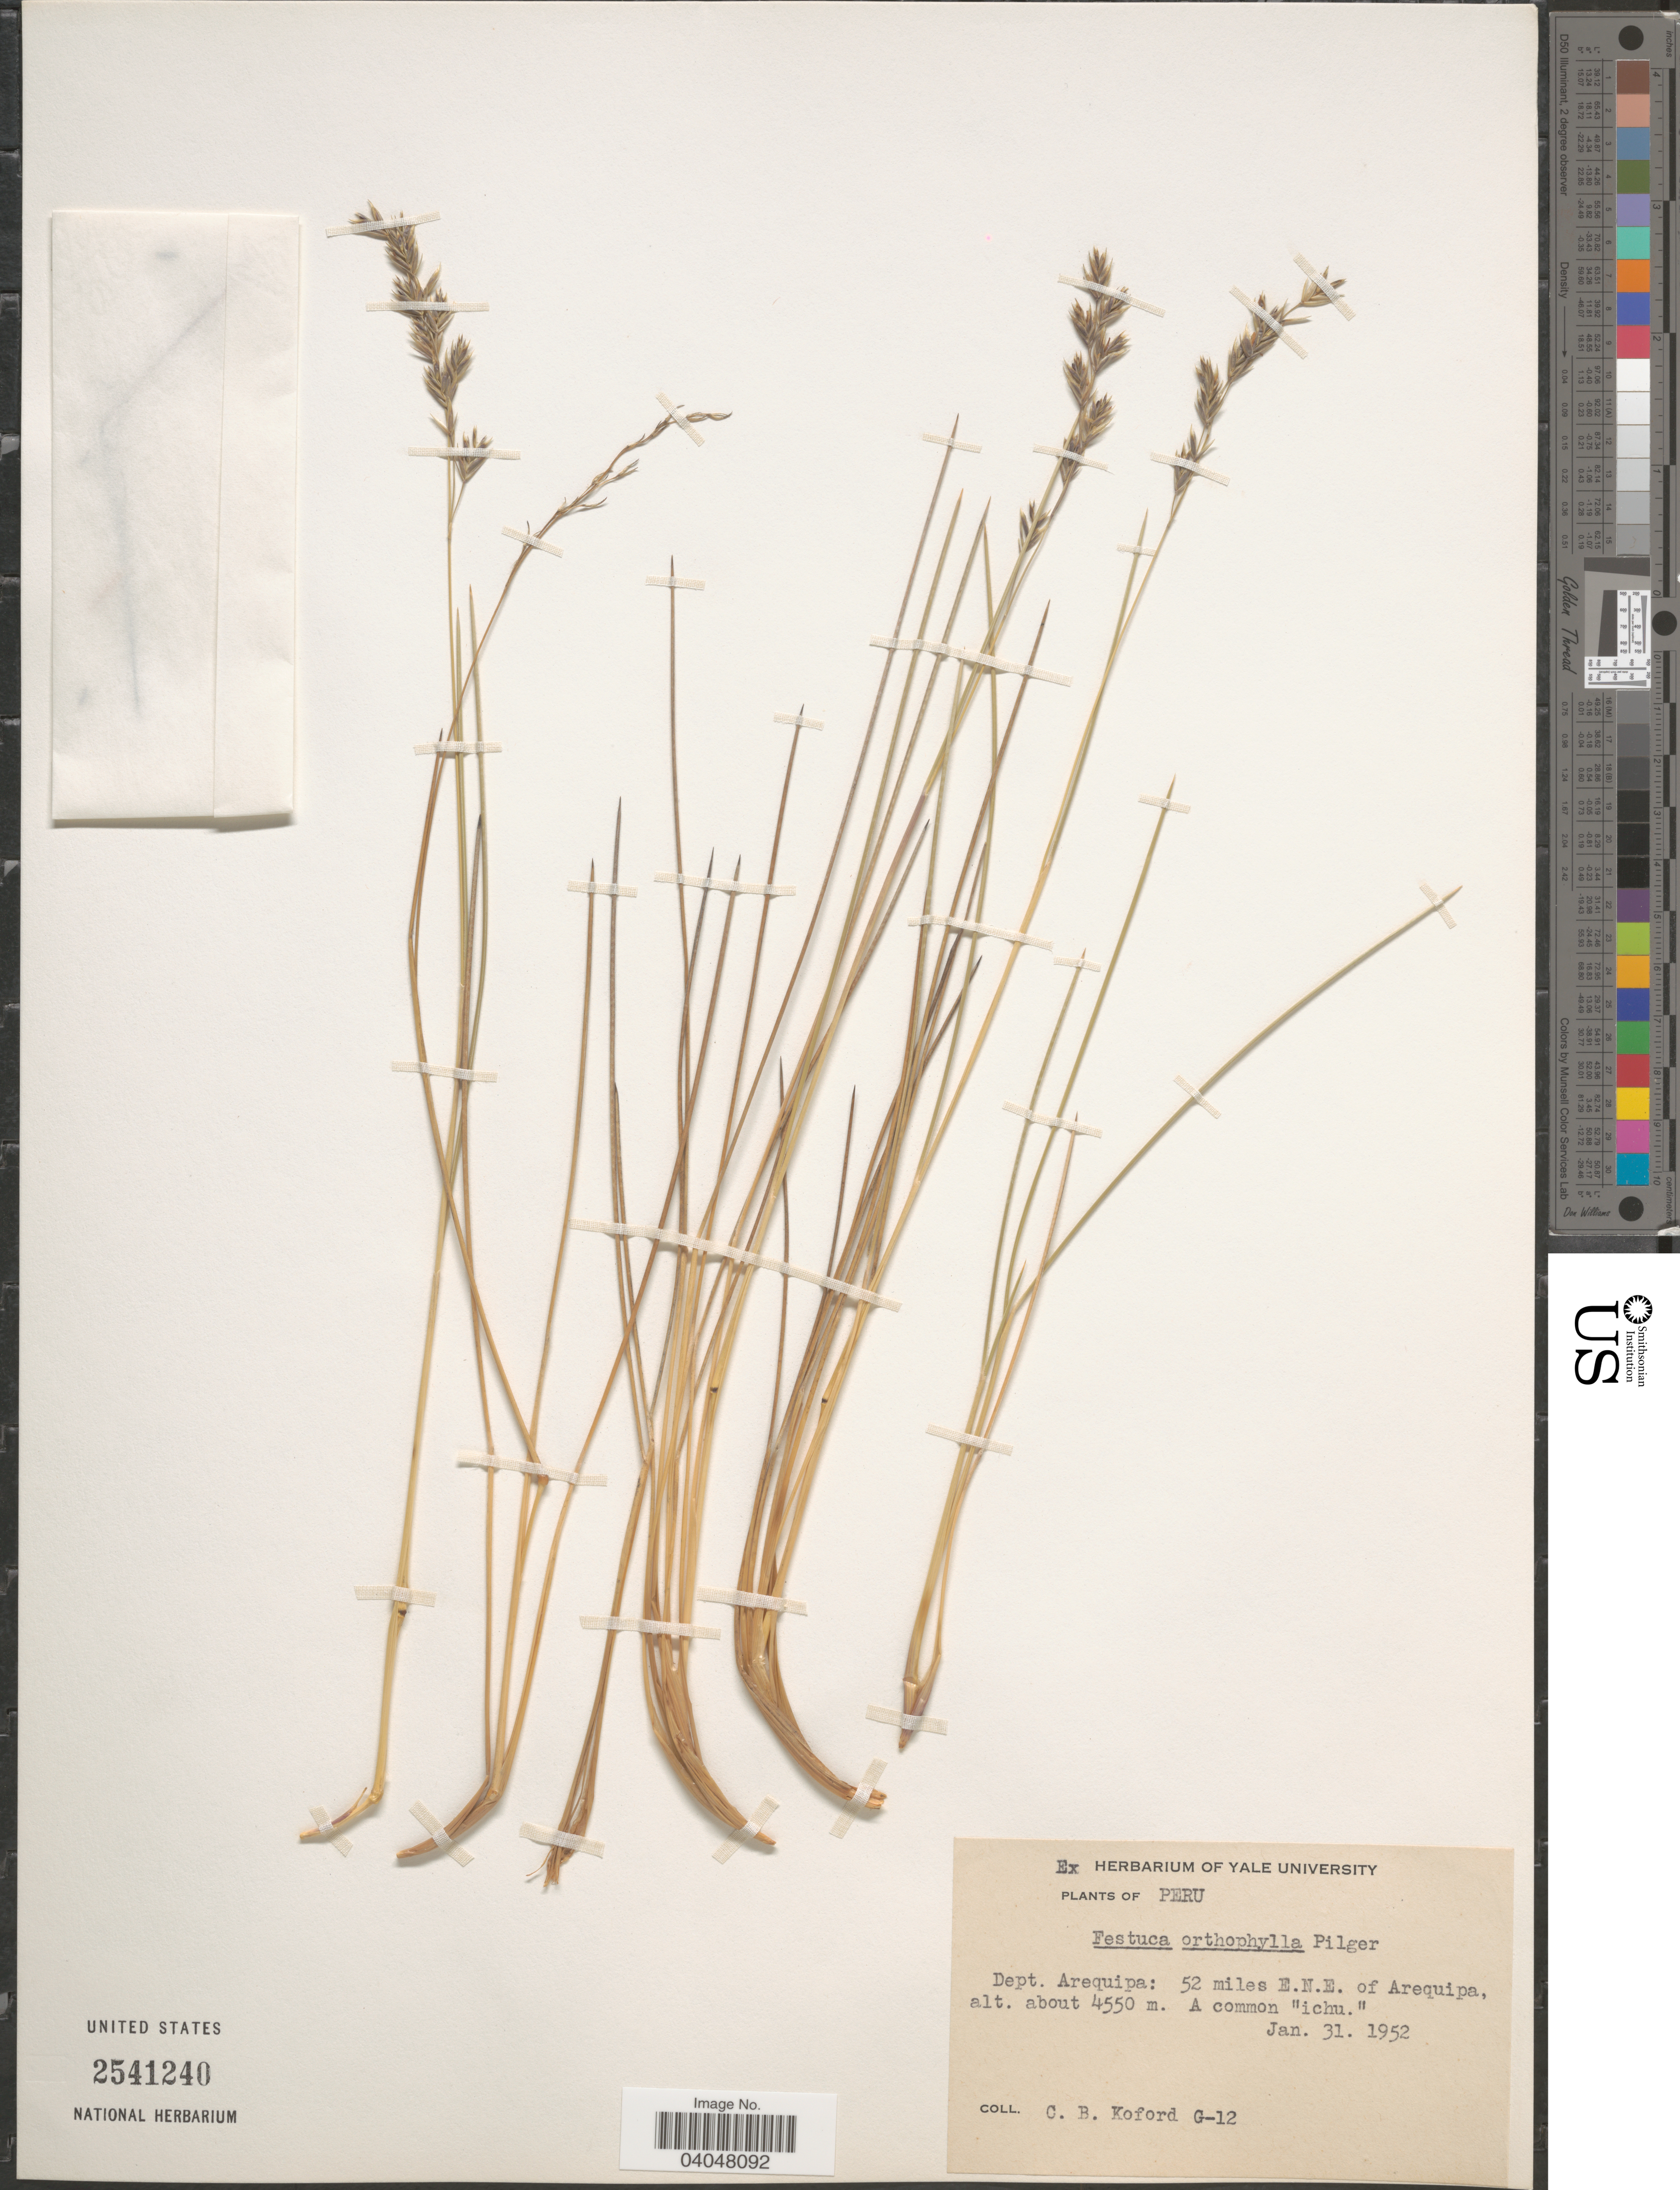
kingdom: Plantae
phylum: Tracheophyta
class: Liliopsida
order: Poales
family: Poaceae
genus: Festuca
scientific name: Festuca orthophylla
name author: Pilg.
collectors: C. Koford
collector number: G-12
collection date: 1952-01-31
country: Peru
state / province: Arequipa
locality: Dept. Arequipa: 52 miles E.N.E. of Arequipa.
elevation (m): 4550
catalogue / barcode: US 2541240